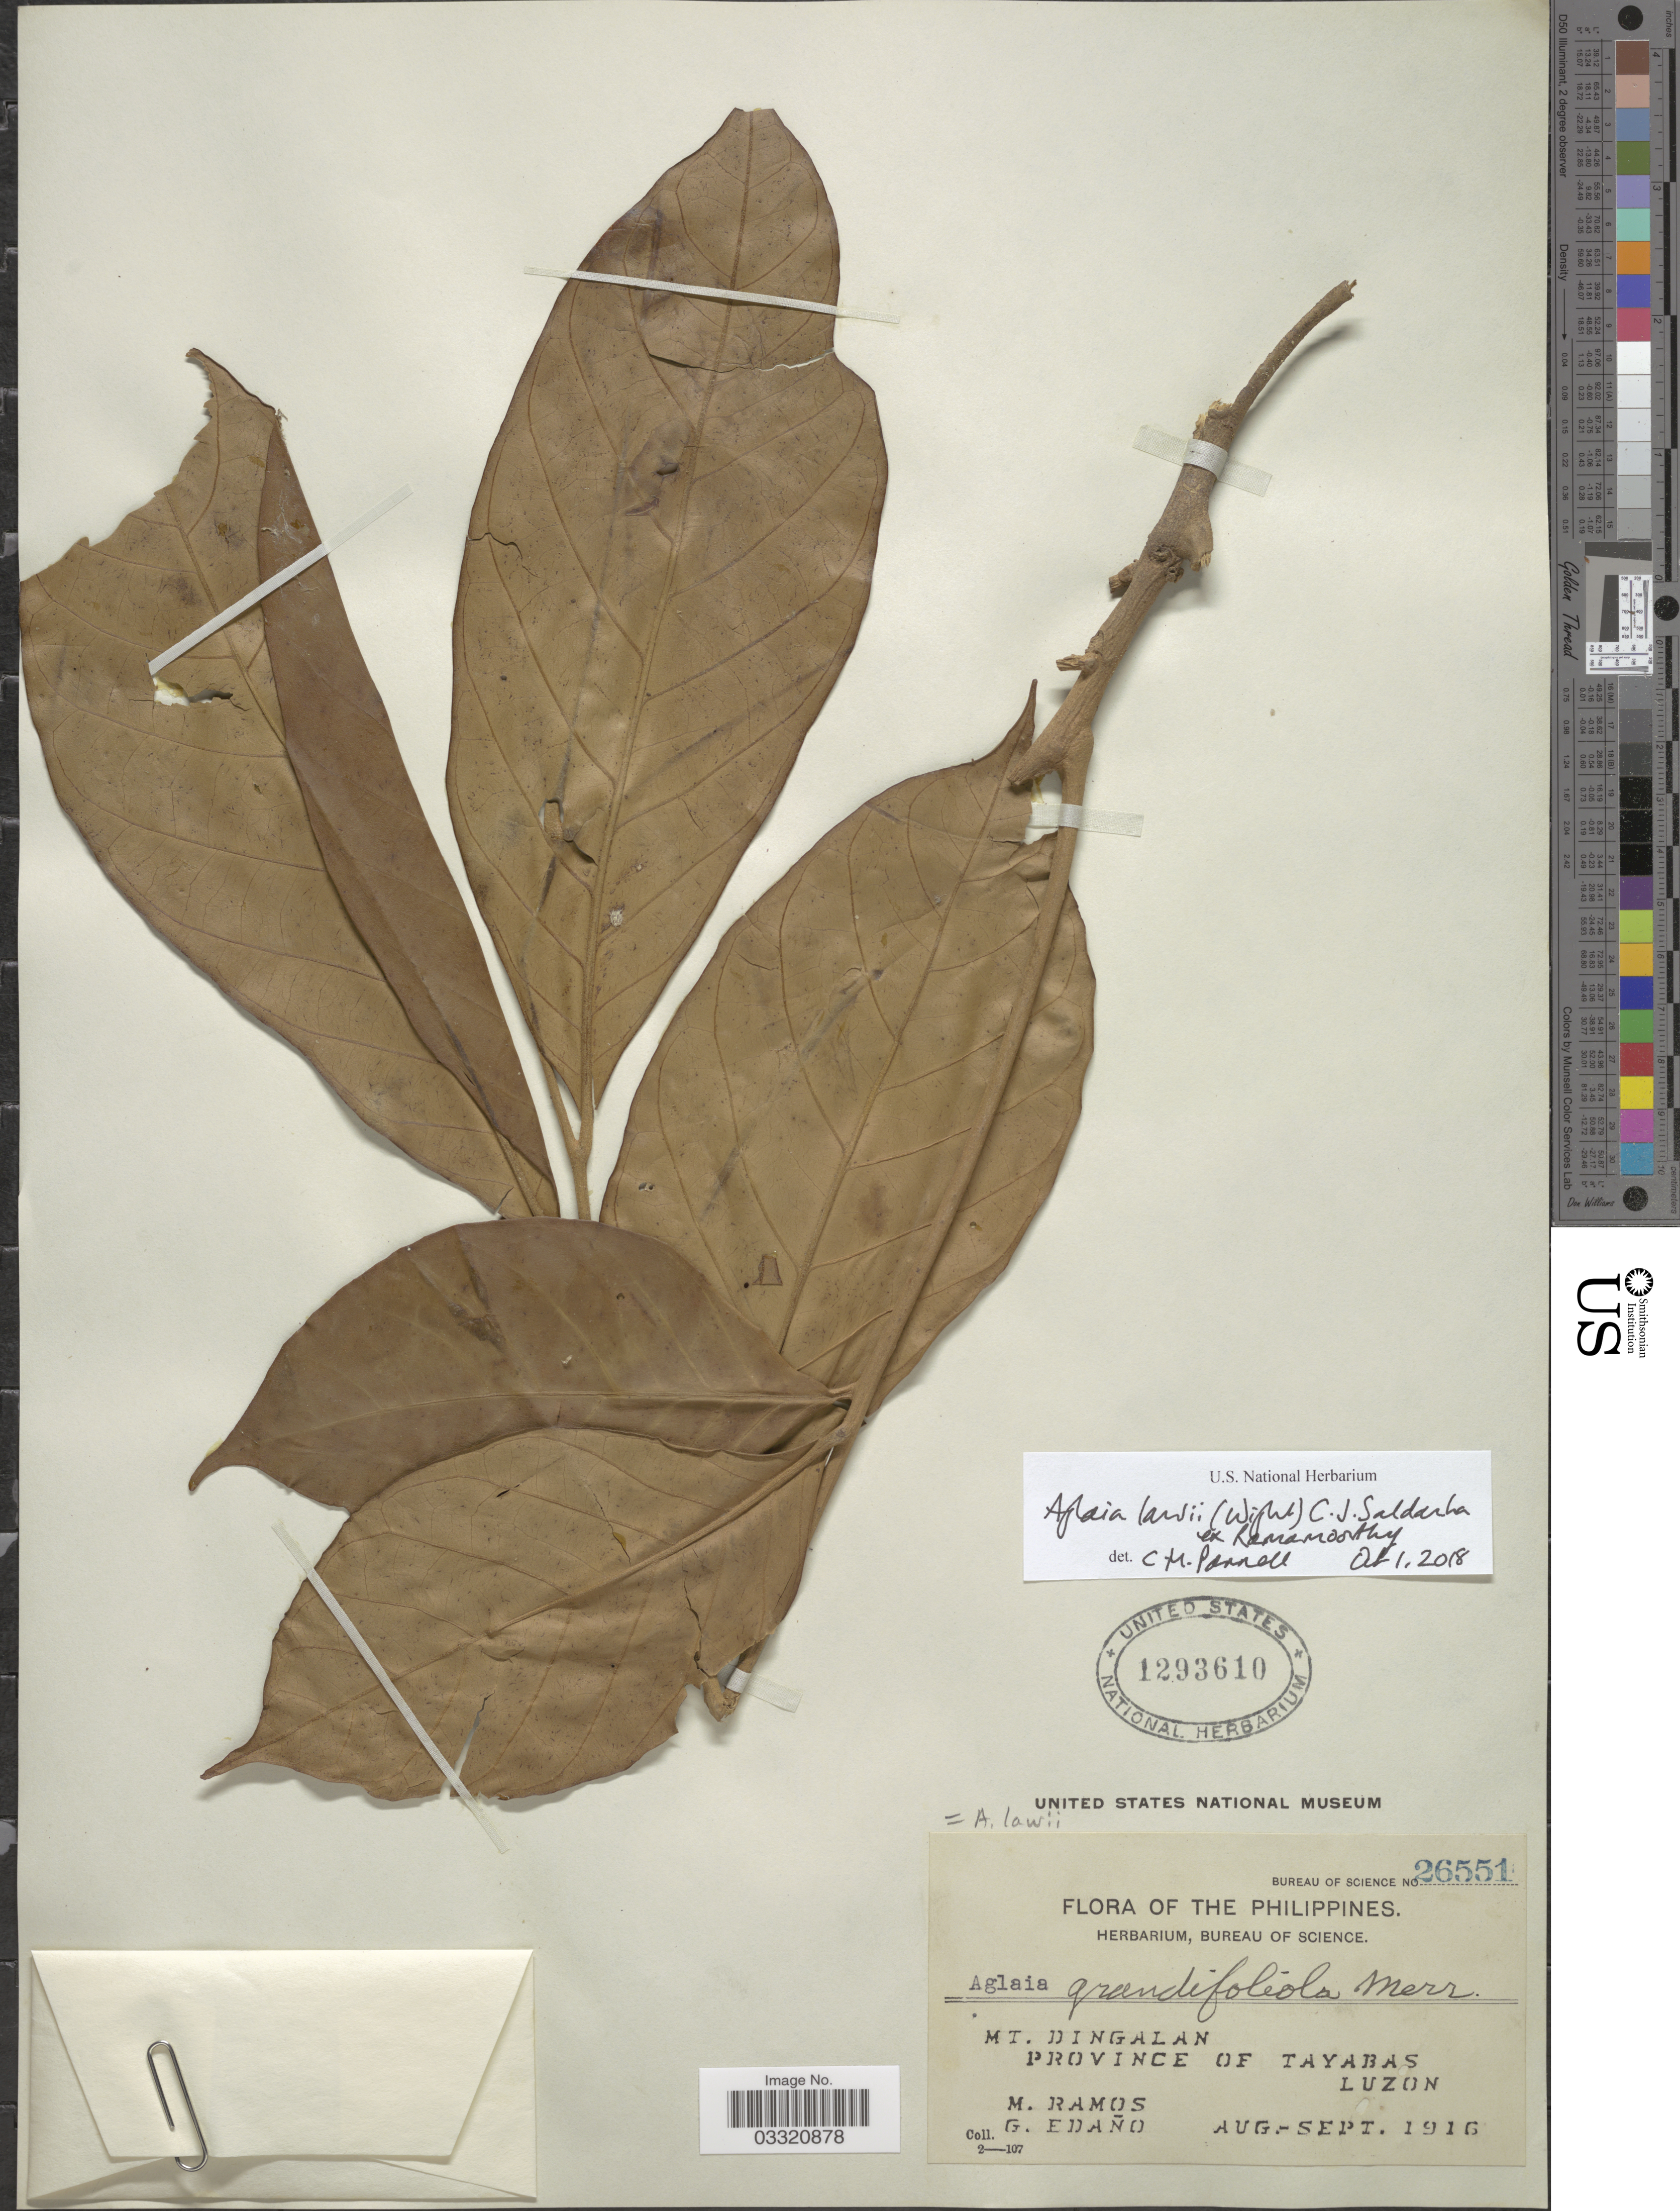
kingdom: Plantae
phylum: Tracheophyta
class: Magnoliopsida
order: Sapindales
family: Meliaceae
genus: Aglaia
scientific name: Aglaia lawii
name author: (Wight) C.J. Saldanha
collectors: M. Ramos & G. Edaño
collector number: Bureau of Science 26551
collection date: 1916-08/1916-09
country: Philippines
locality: Mt. Dingalan, Province of Tayabas, Luzon.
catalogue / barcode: US 1293610